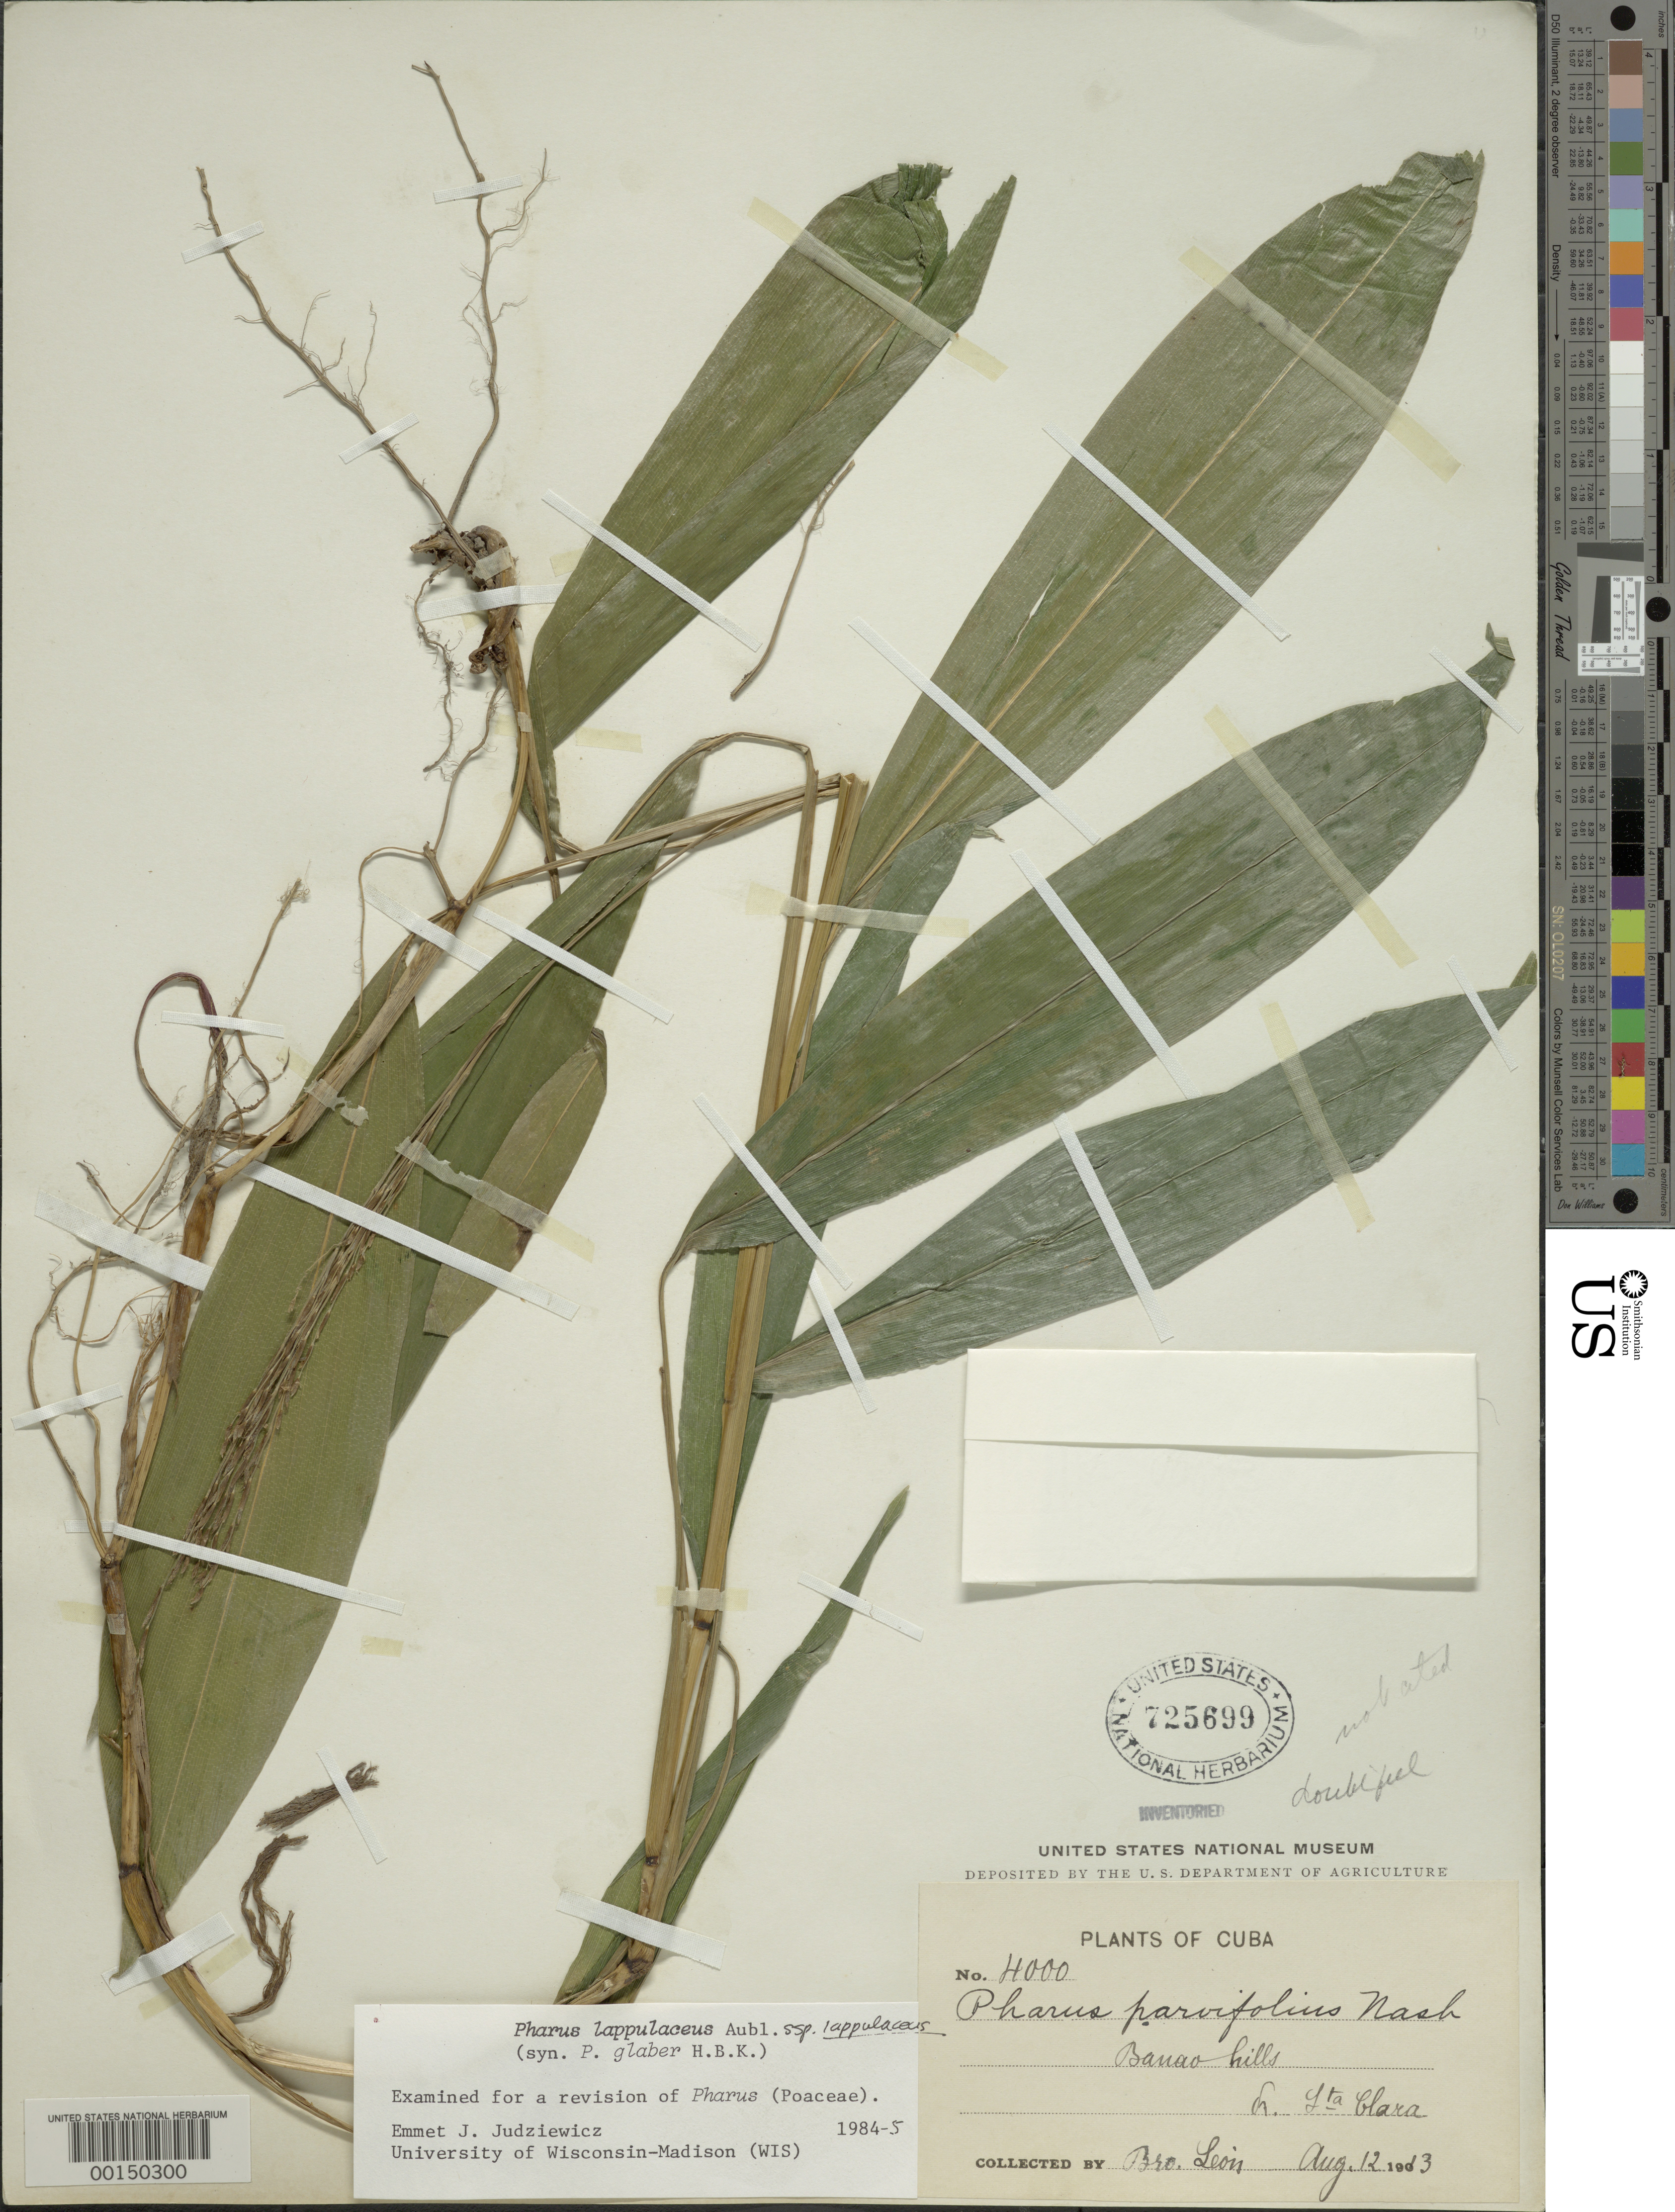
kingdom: Plantae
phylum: Tracheophyta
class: Liliopsida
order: Poales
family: Poaceae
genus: Pharus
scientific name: Pharus lappulaceus subsp. lappulaceus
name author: Aubl.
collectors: Bro. León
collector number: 4000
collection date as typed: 12 Aug 1913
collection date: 1913-08-12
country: Cuba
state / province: Las Villas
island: Greater Antilles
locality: Banao hills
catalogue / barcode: US 725699